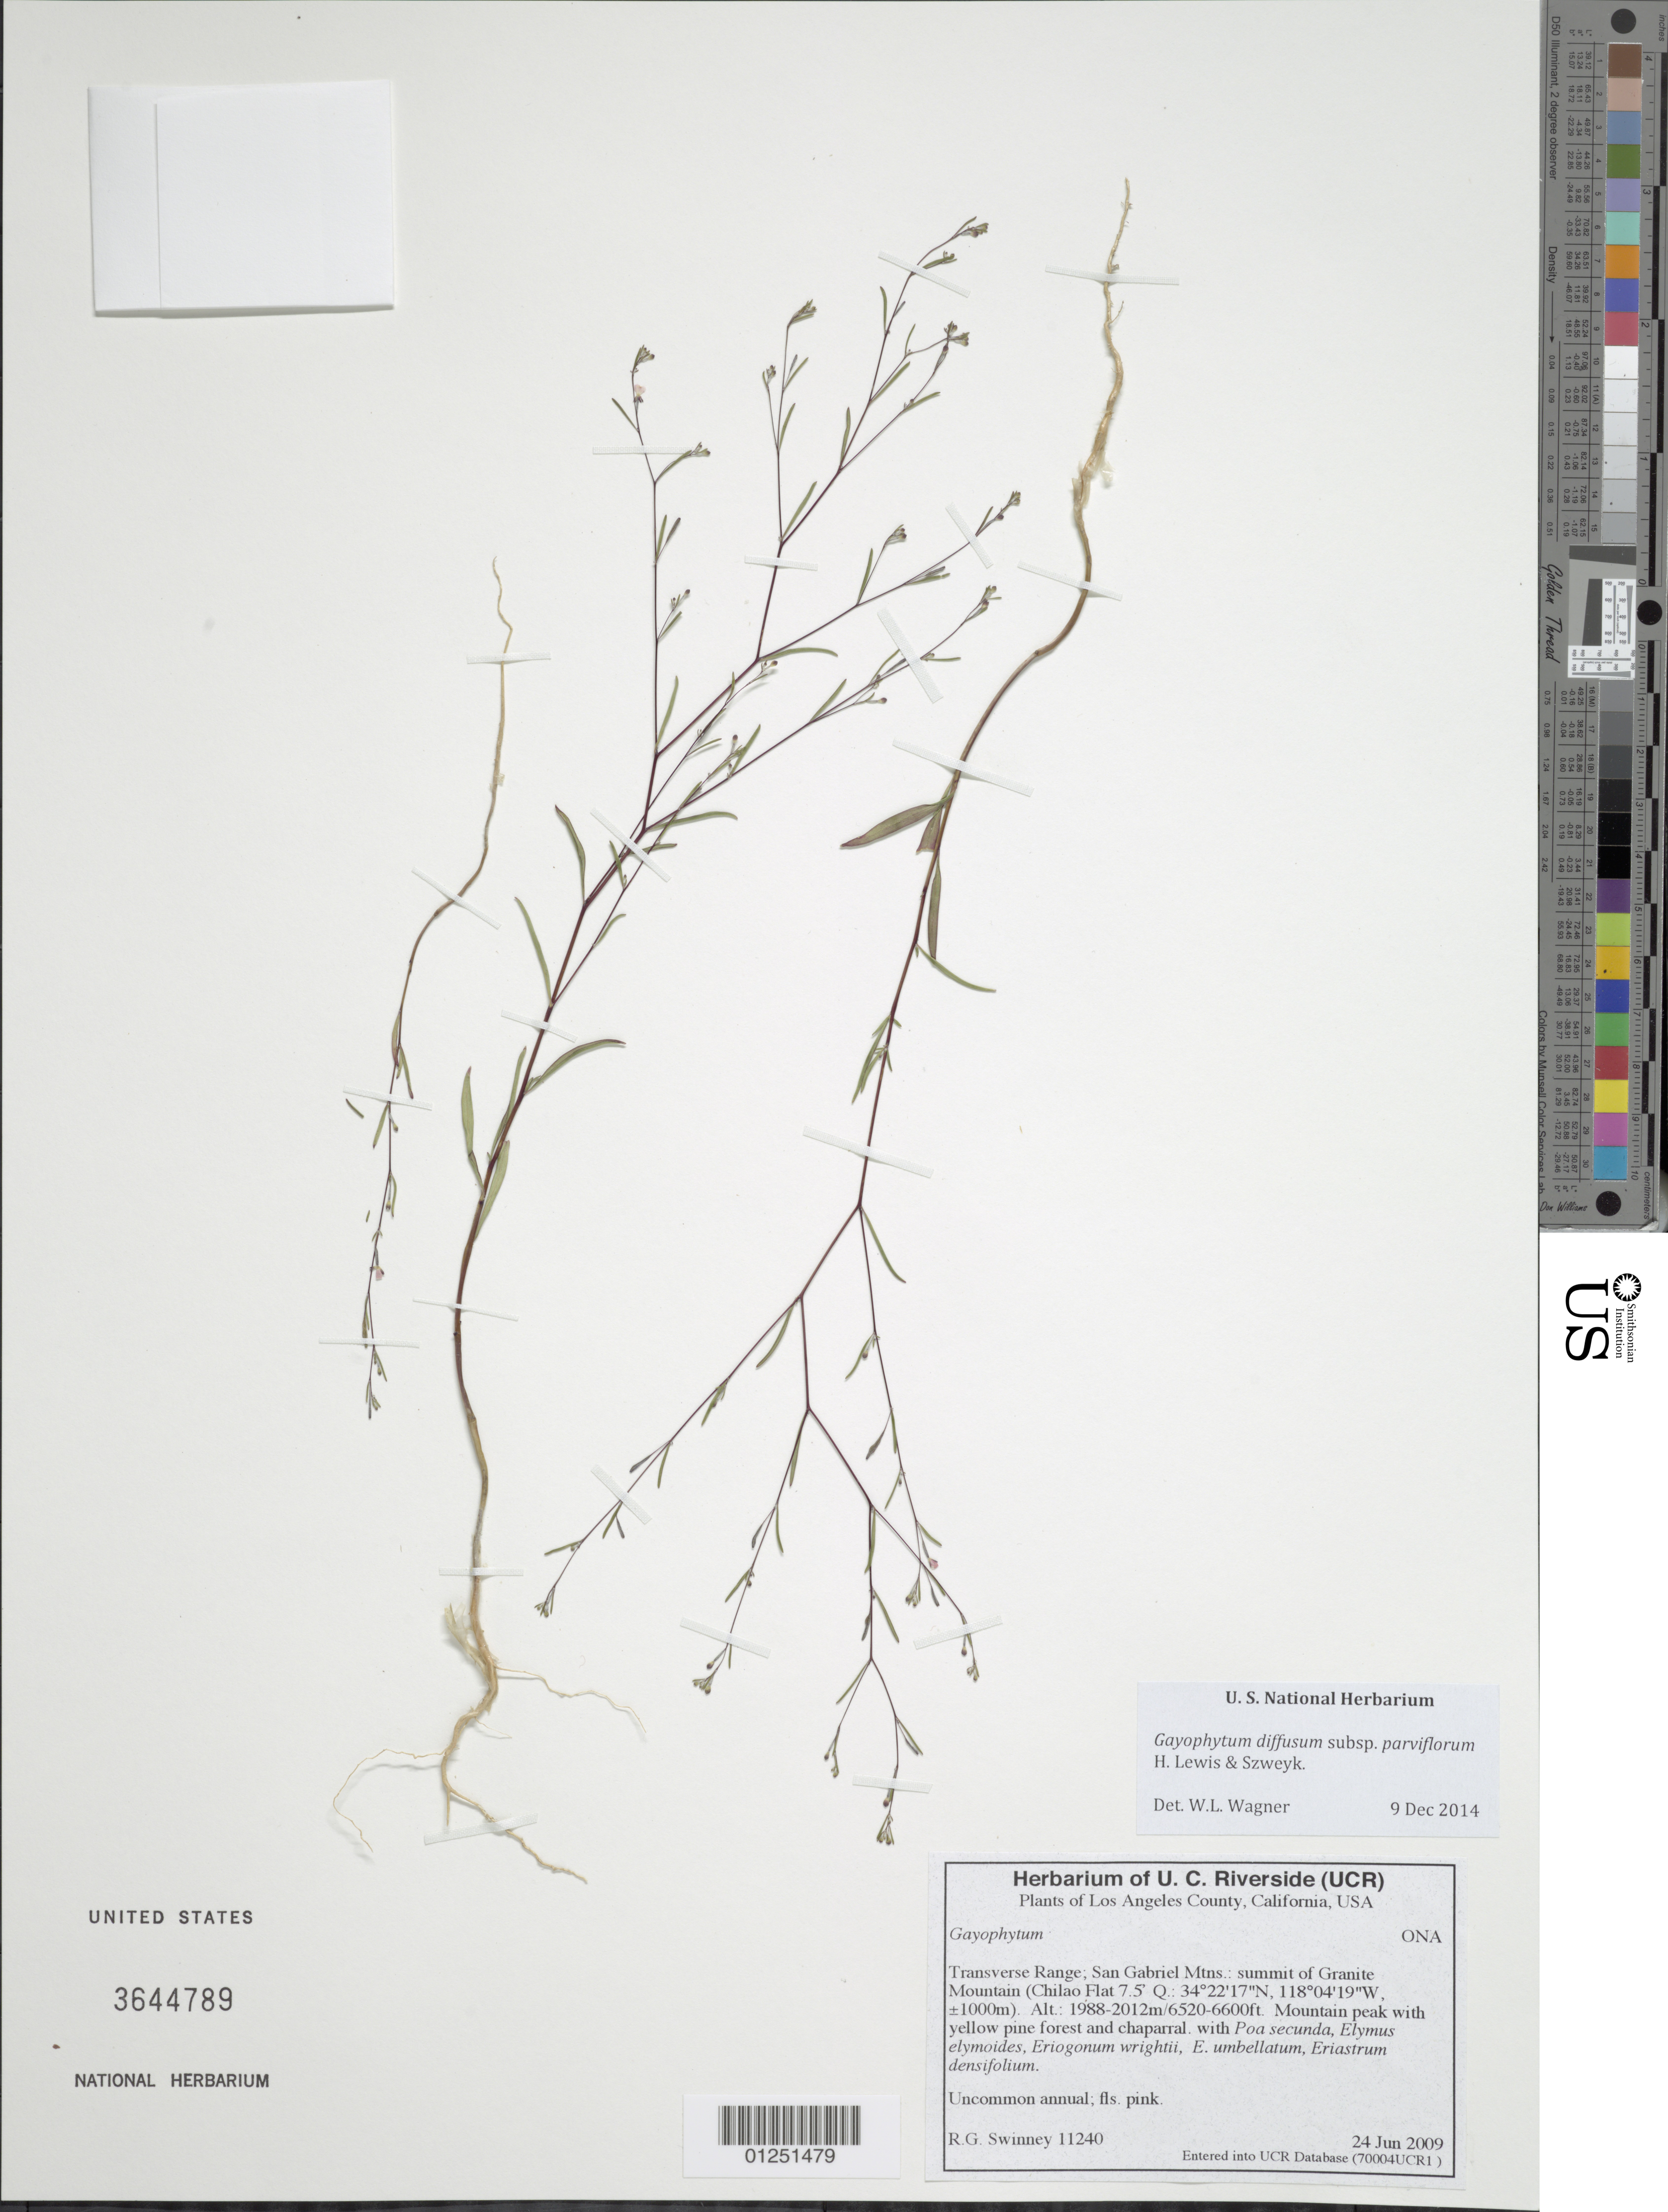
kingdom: Plantae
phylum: Tracheophyta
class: Magnoliopsida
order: Myrtales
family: Onagraceae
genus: Gayophytum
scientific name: Gayophytum diffusum subsp. parviflorum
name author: F. H. Lewis & Szweyk.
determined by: Wagner, W. L., (BOT), Smithsonian Institution - National Museum of Natural History (UNITED STATES)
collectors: R. Swinney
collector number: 11240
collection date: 2009-06-24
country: United States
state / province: California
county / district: Los Angeles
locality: Transverse Range, San Gabriel Mtns. summit of Granite Mountain (Chilao Flat 7.5' Q), mountain peak.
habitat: Yellow pine forest and chaparral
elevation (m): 1988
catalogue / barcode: US 3644789